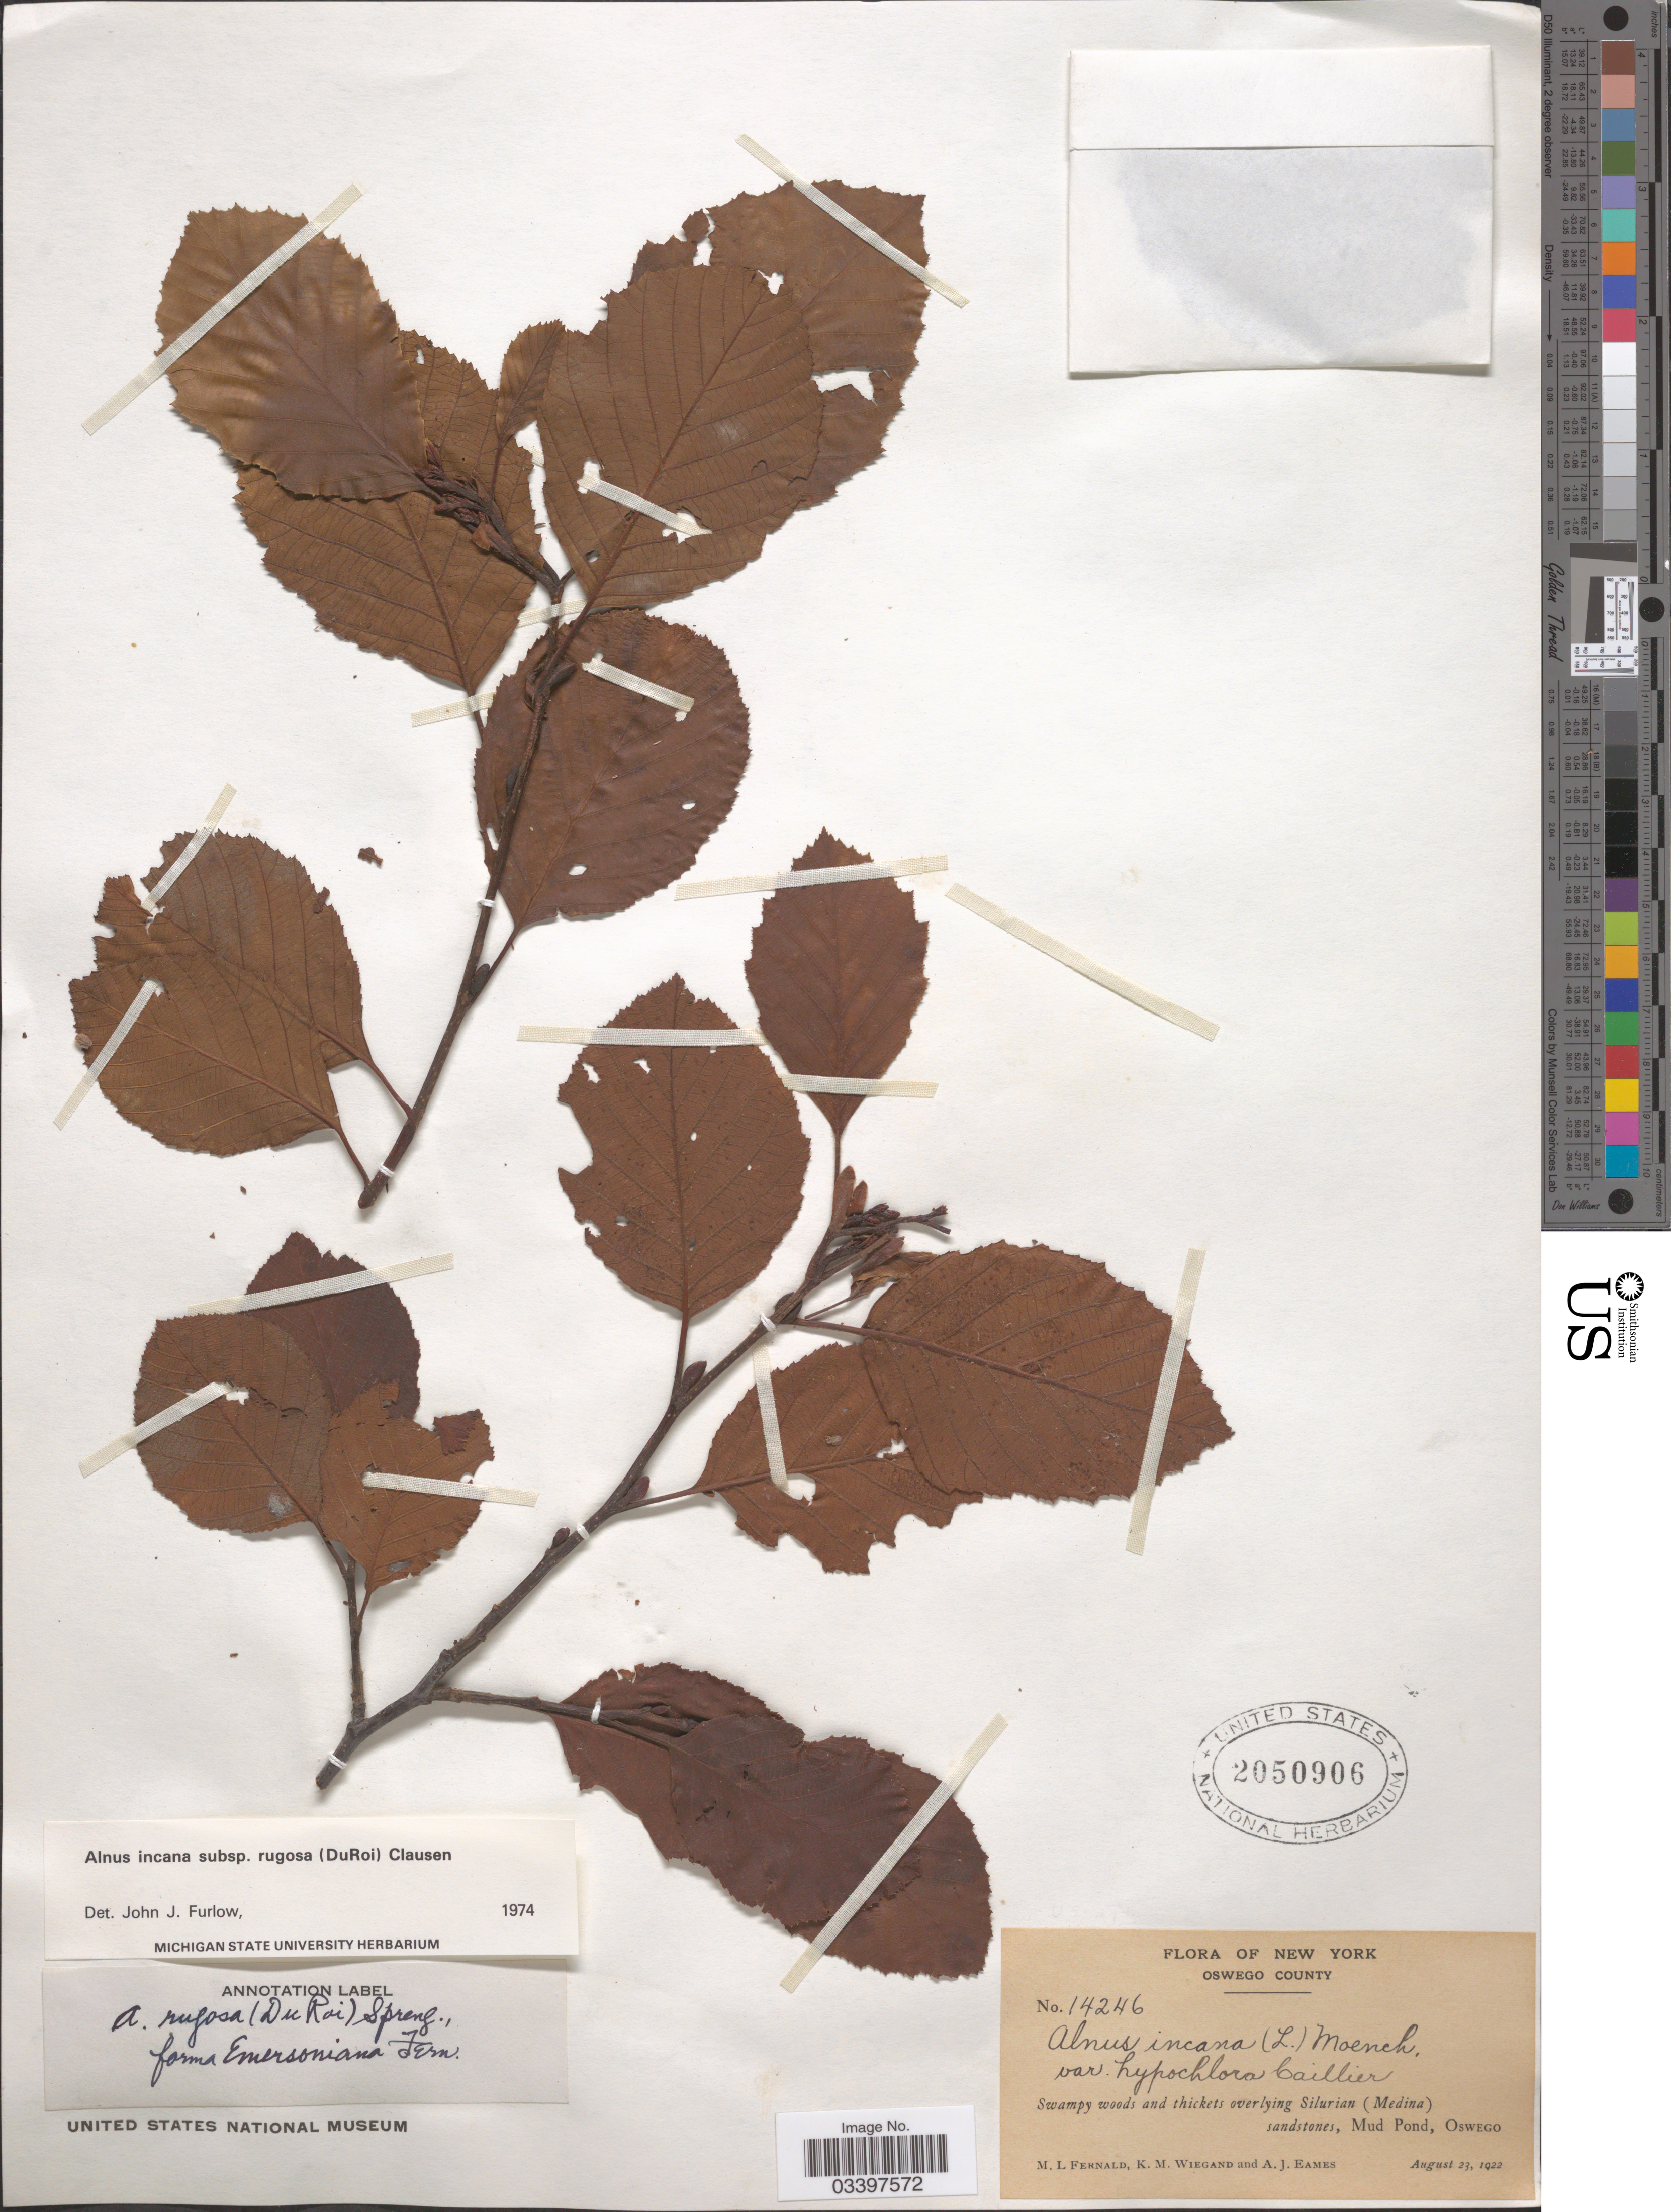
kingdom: Plantae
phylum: Tracheophyta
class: Magnoliopsida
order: Fagales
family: Betulaceae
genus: Alnus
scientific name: Alnus incana subsp. rugosa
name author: (Du Roi) R.T. Clausen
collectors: M. L. Fernald, K. M. Wiegand & A. J. Eames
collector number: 14246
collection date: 1922-08-23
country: United States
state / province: New York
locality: Oswego County. Mud Pond, Oswego.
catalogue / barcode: US 2050906